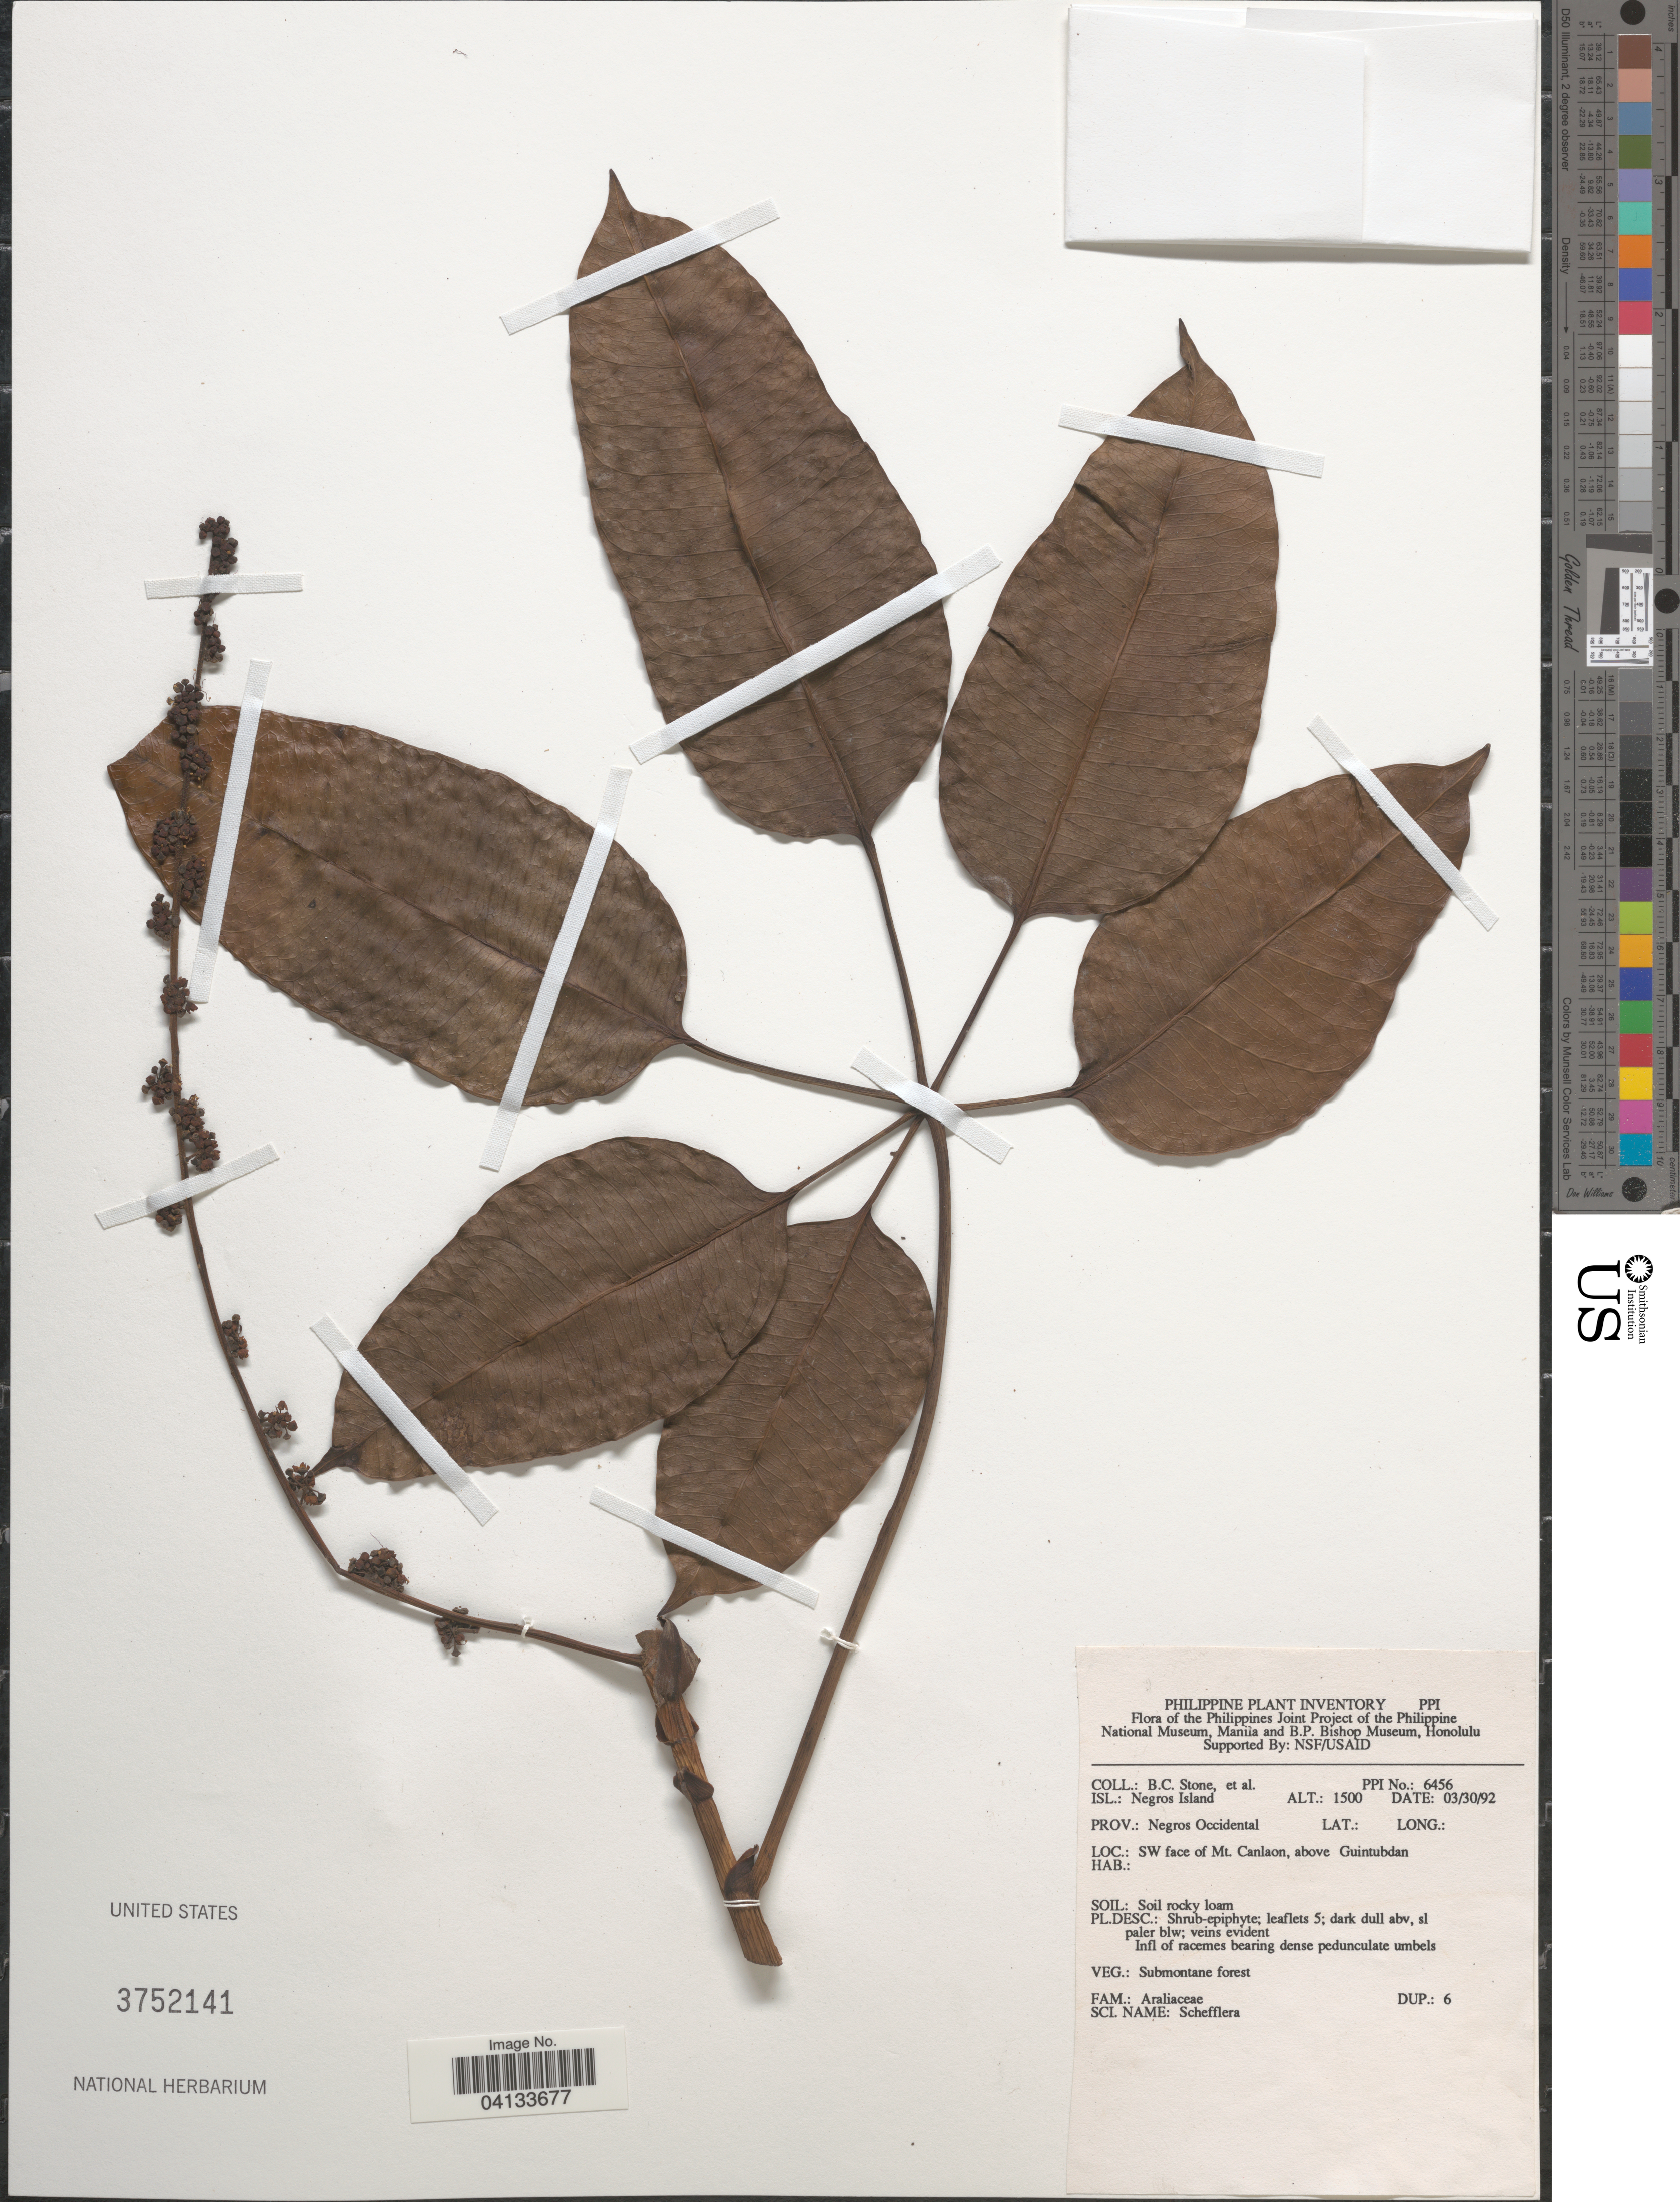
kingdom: Plantae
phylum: Tracheophyta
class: Magnoliopsida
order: Apiales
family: Araliaceae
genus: Schefflera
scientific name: Schefflera sp.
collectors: B. C. Stone & et al.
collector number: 6456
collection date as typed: Transcribed d/m/y: 30/3/92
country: Philippines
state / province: Western Visayas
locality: Isl.: Negros Island. Prov.: Negros Occidental. SW face of Mt. Canlaon, above Guintubdan.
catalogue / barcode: US 3752141